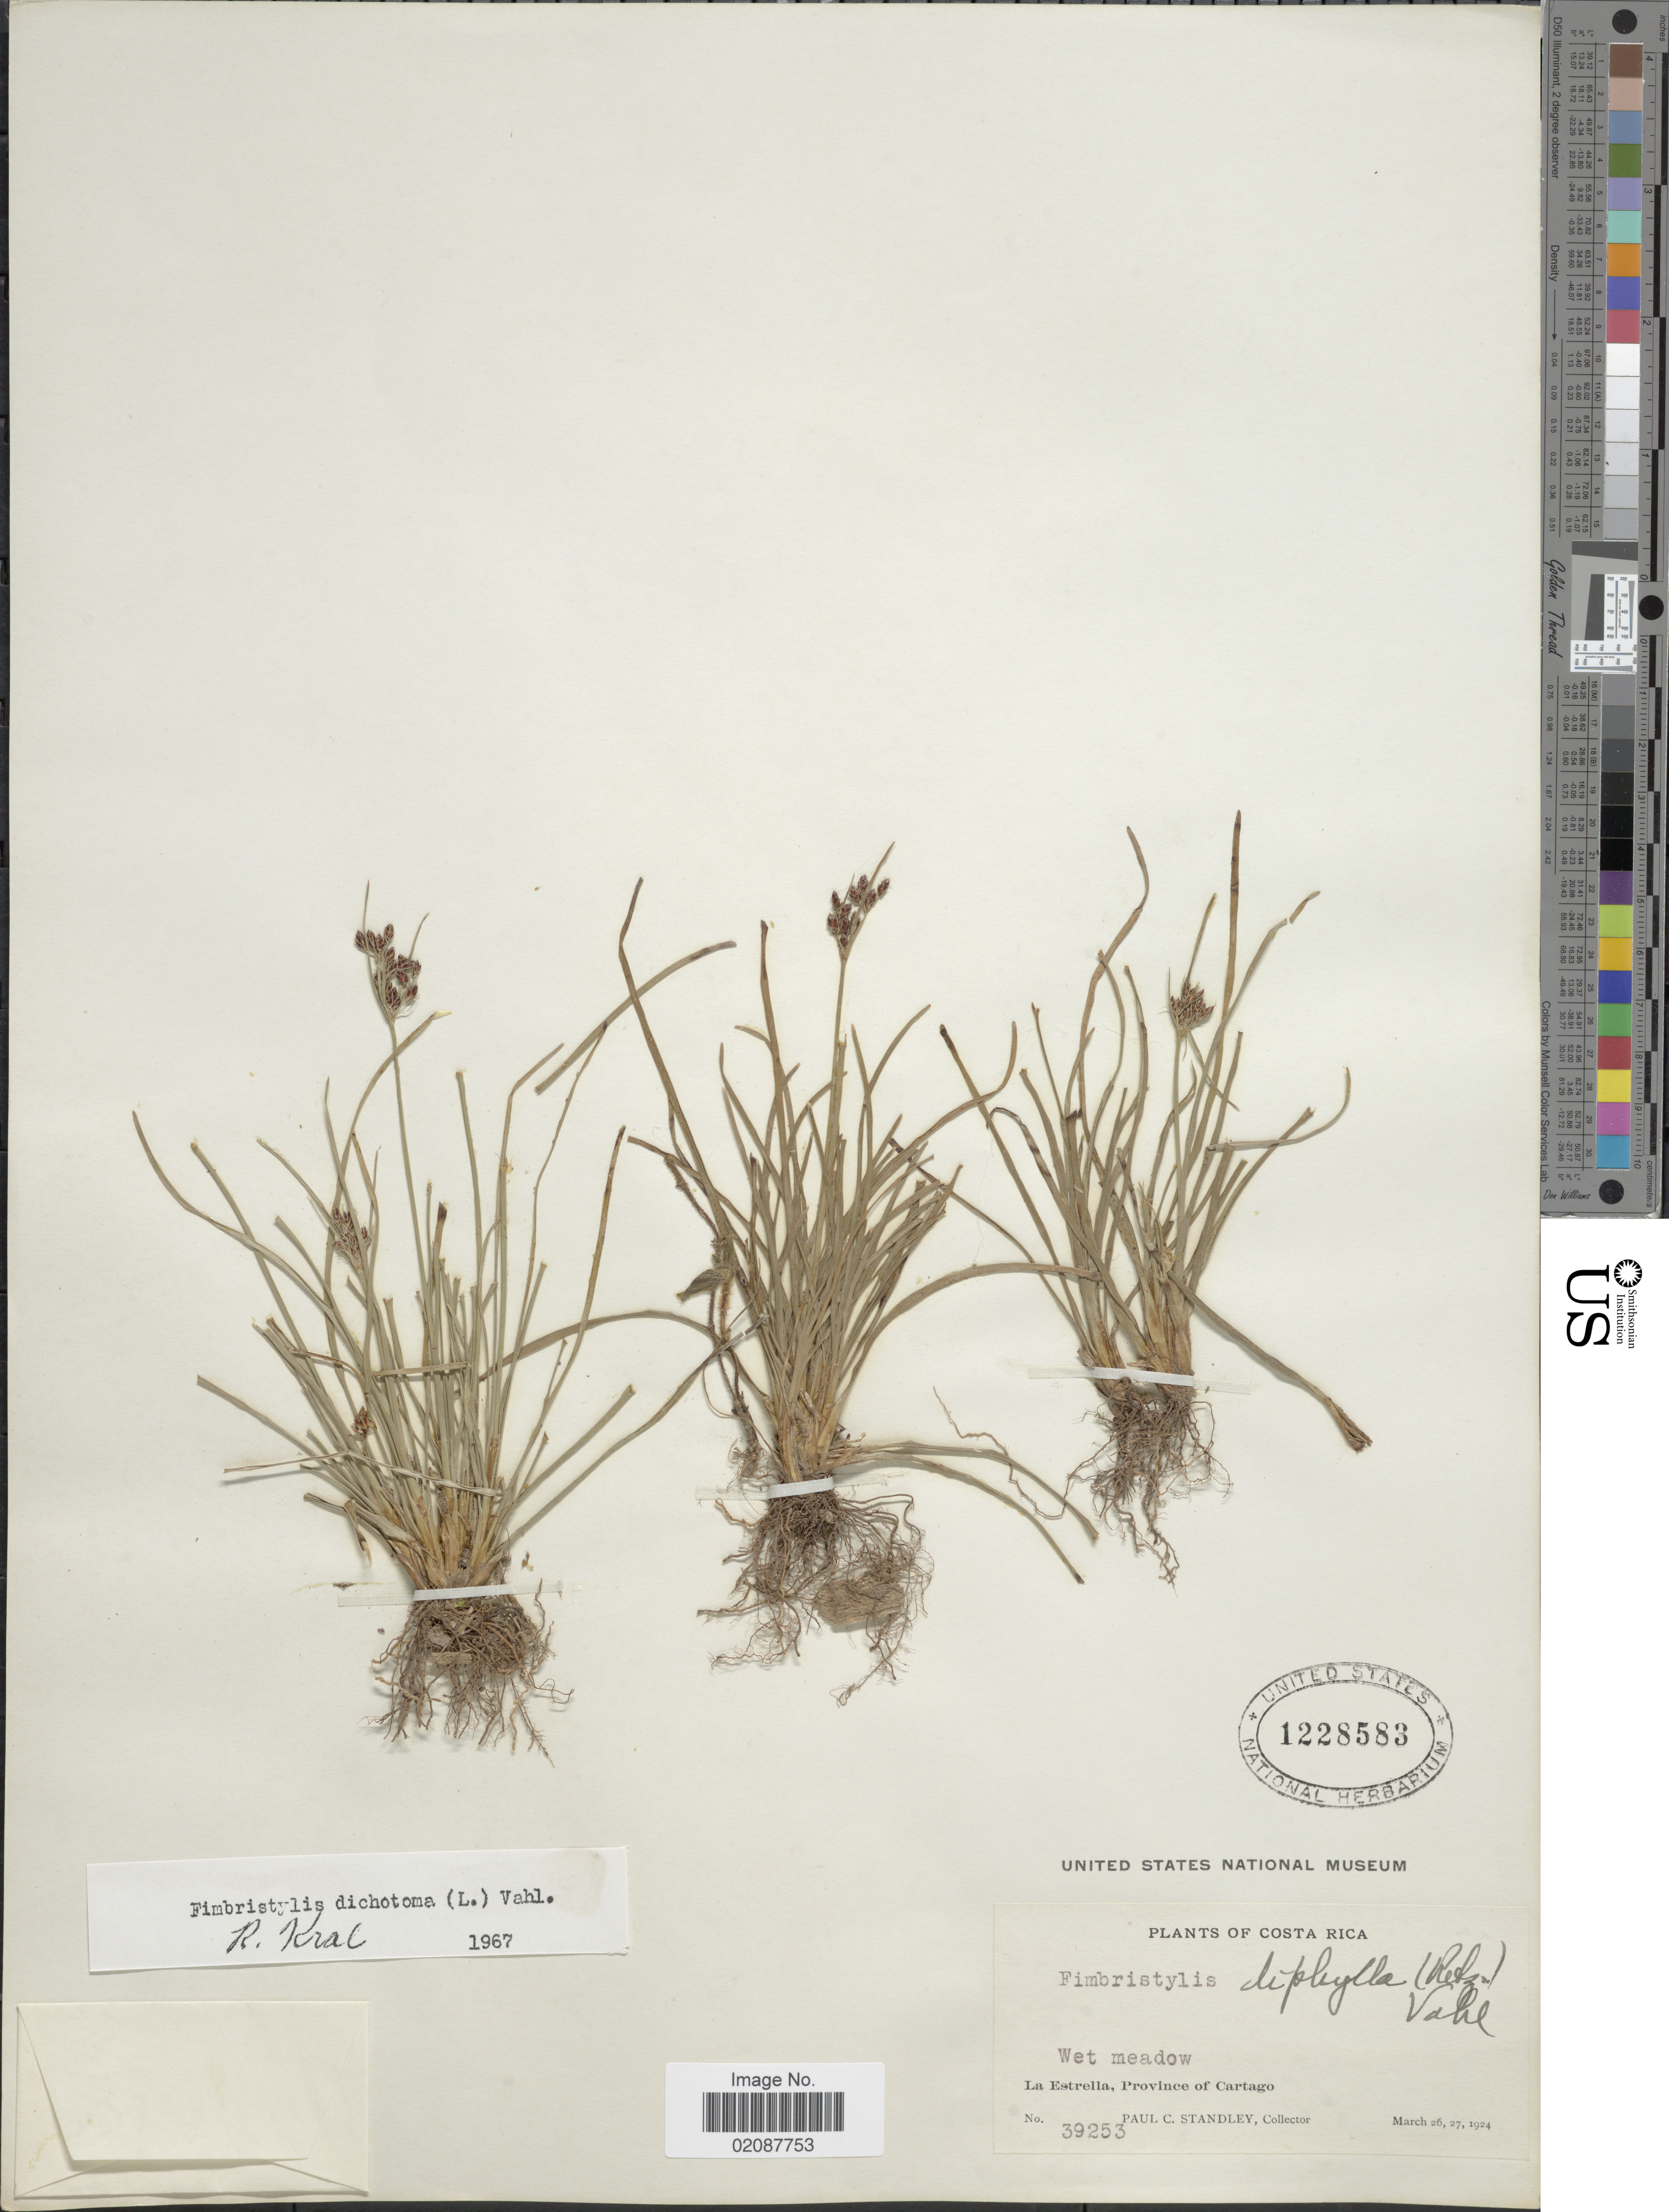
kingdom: Plantae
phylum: Tracheophyta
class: Liliopsida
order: Poales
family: Cyperaceae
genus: Fimbristylis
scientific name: Fimbristylis dichotoma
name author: (L.) Vahl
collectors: P. C. Standley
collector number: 39253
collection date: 1924-03-26/1924-03-27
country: Costa Rica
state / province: Cartago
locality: Wet meadow, La Estrella.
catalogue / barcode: US 1228583